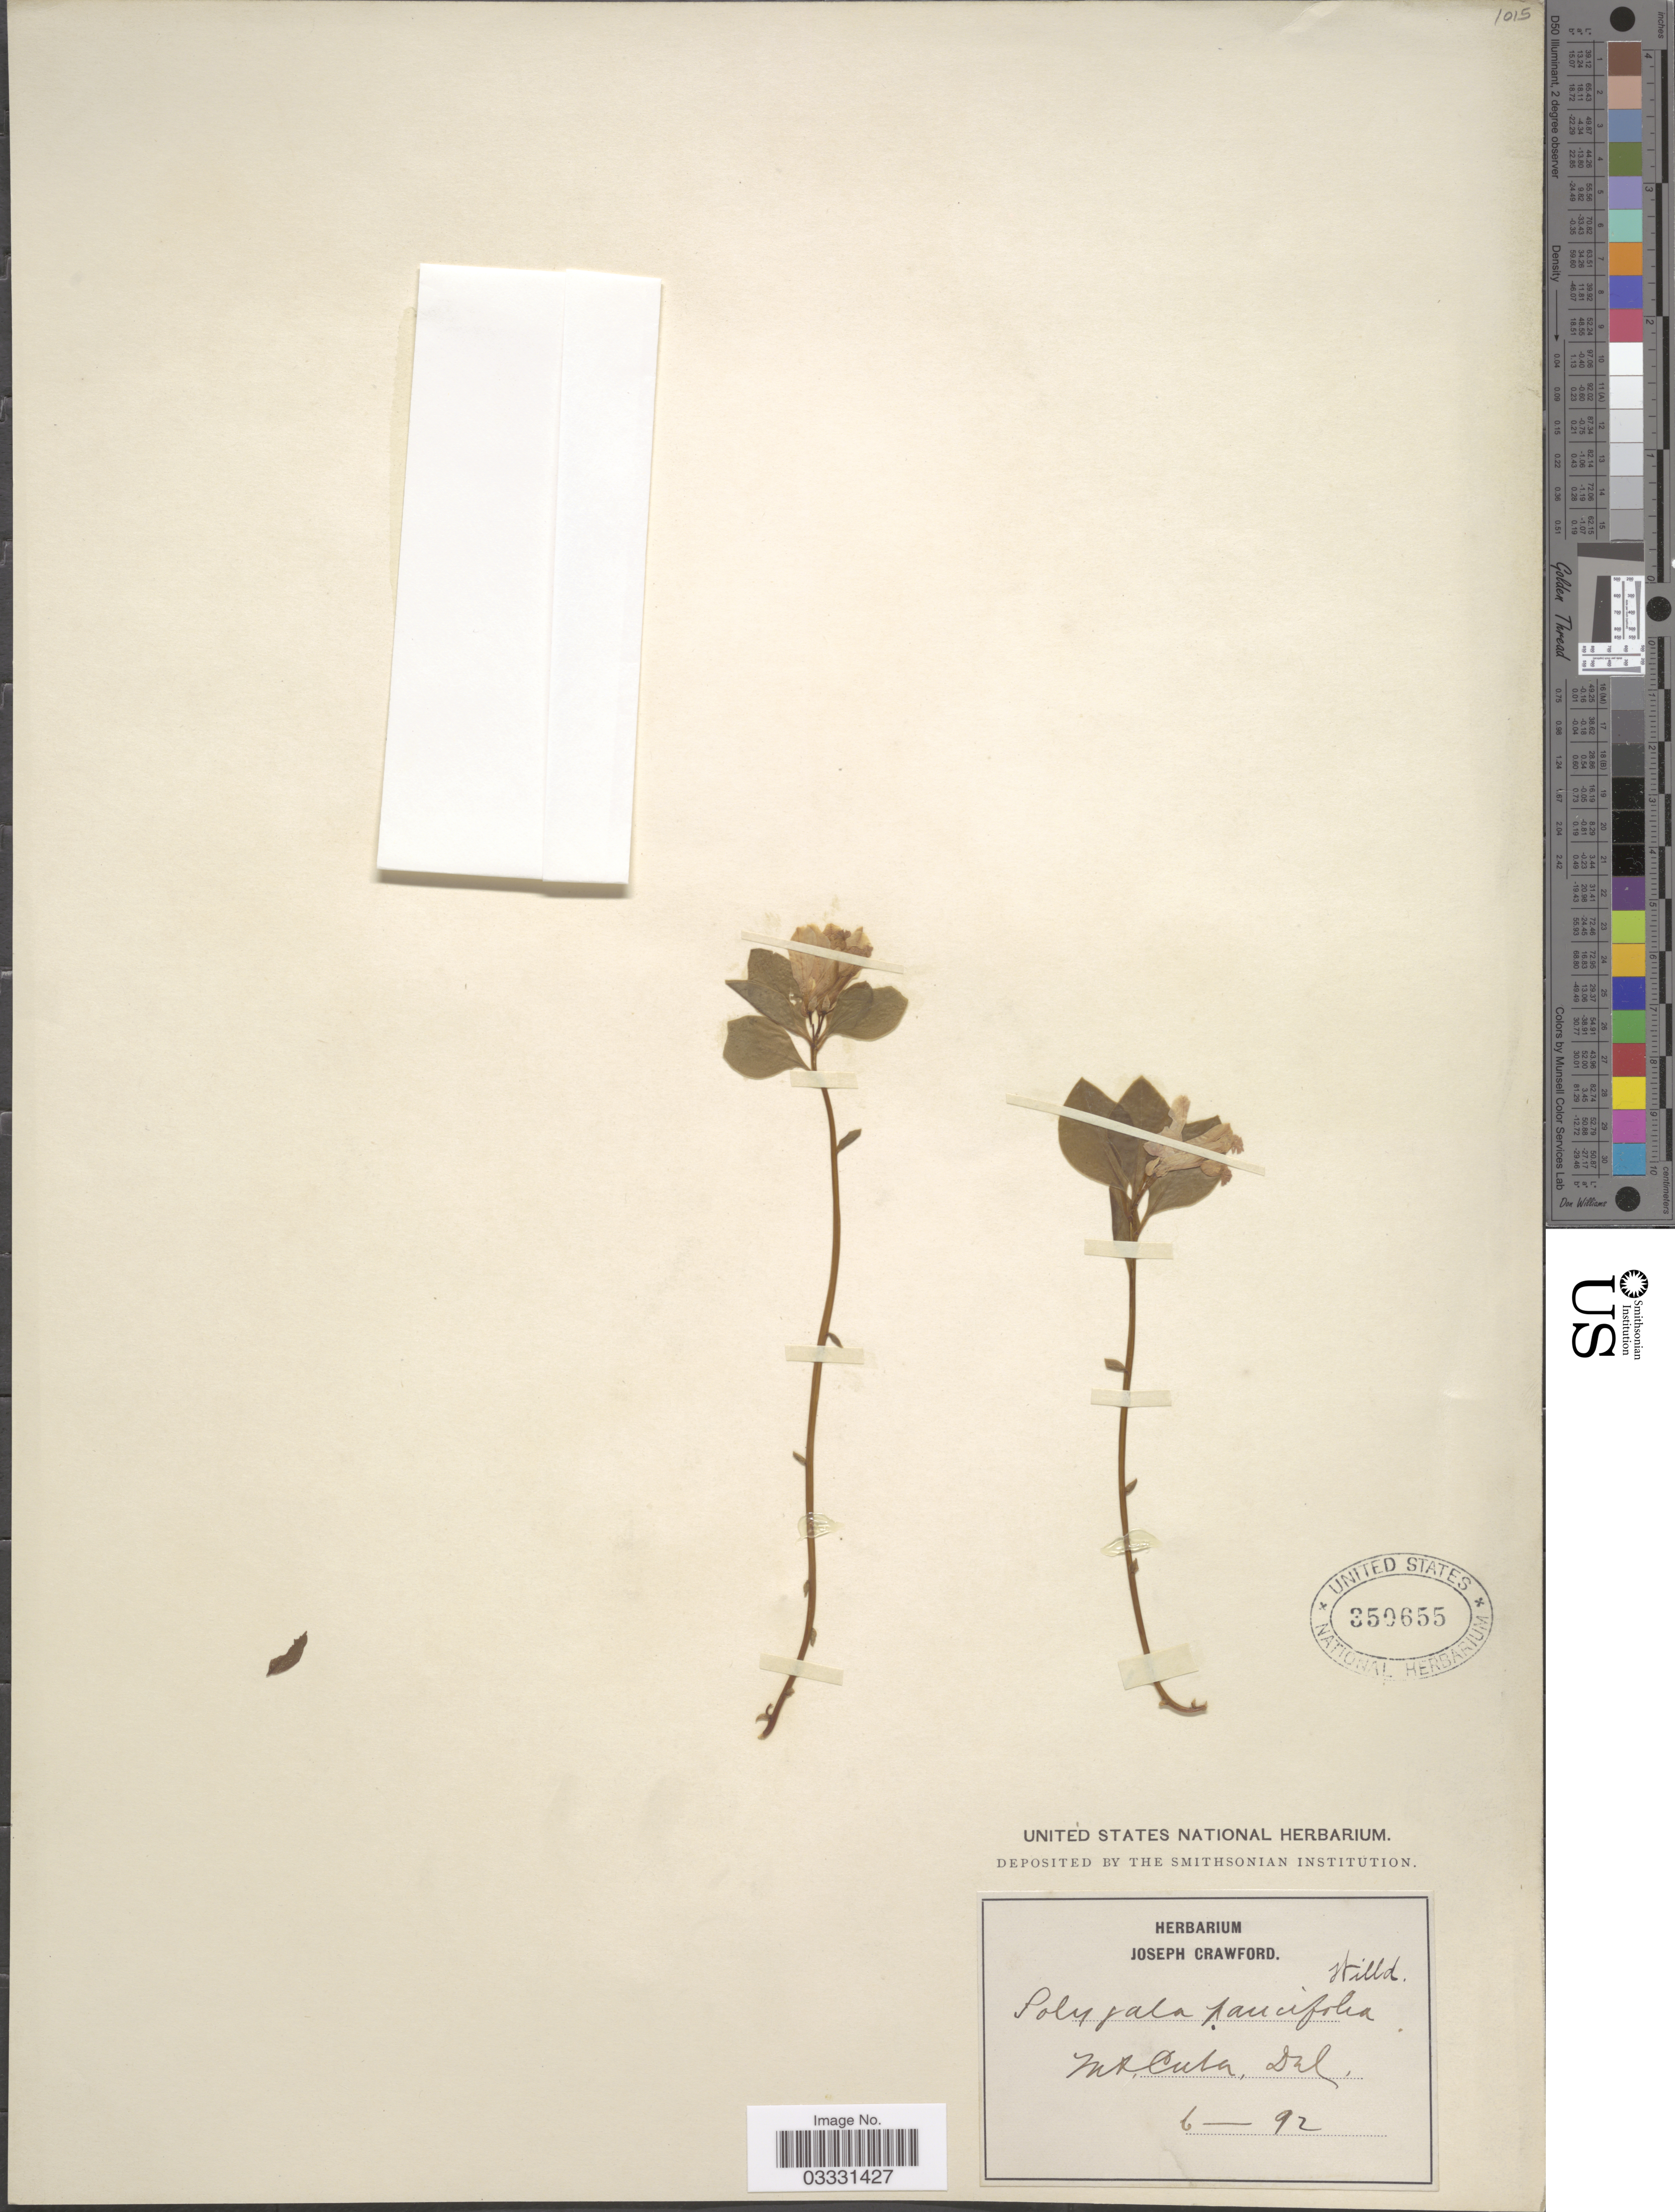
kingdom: Plantae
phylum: Tracheophyta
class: Magnoliopsida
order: Fabales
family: Polygalaceae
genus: Polygaloides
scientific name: Polygaloides paucifolia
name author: (Willd.) J.R. Abbott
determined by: Strong, Mark T., (BOT), Smithsonian Institution - National Museum of Natural History (UNITED STATES)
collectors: ex herb. Joseph Crawford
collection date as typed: Transcribed d/m/y: /6/92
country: United States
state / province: Delaware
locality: Mt. Cuba.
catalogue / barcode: US 350655